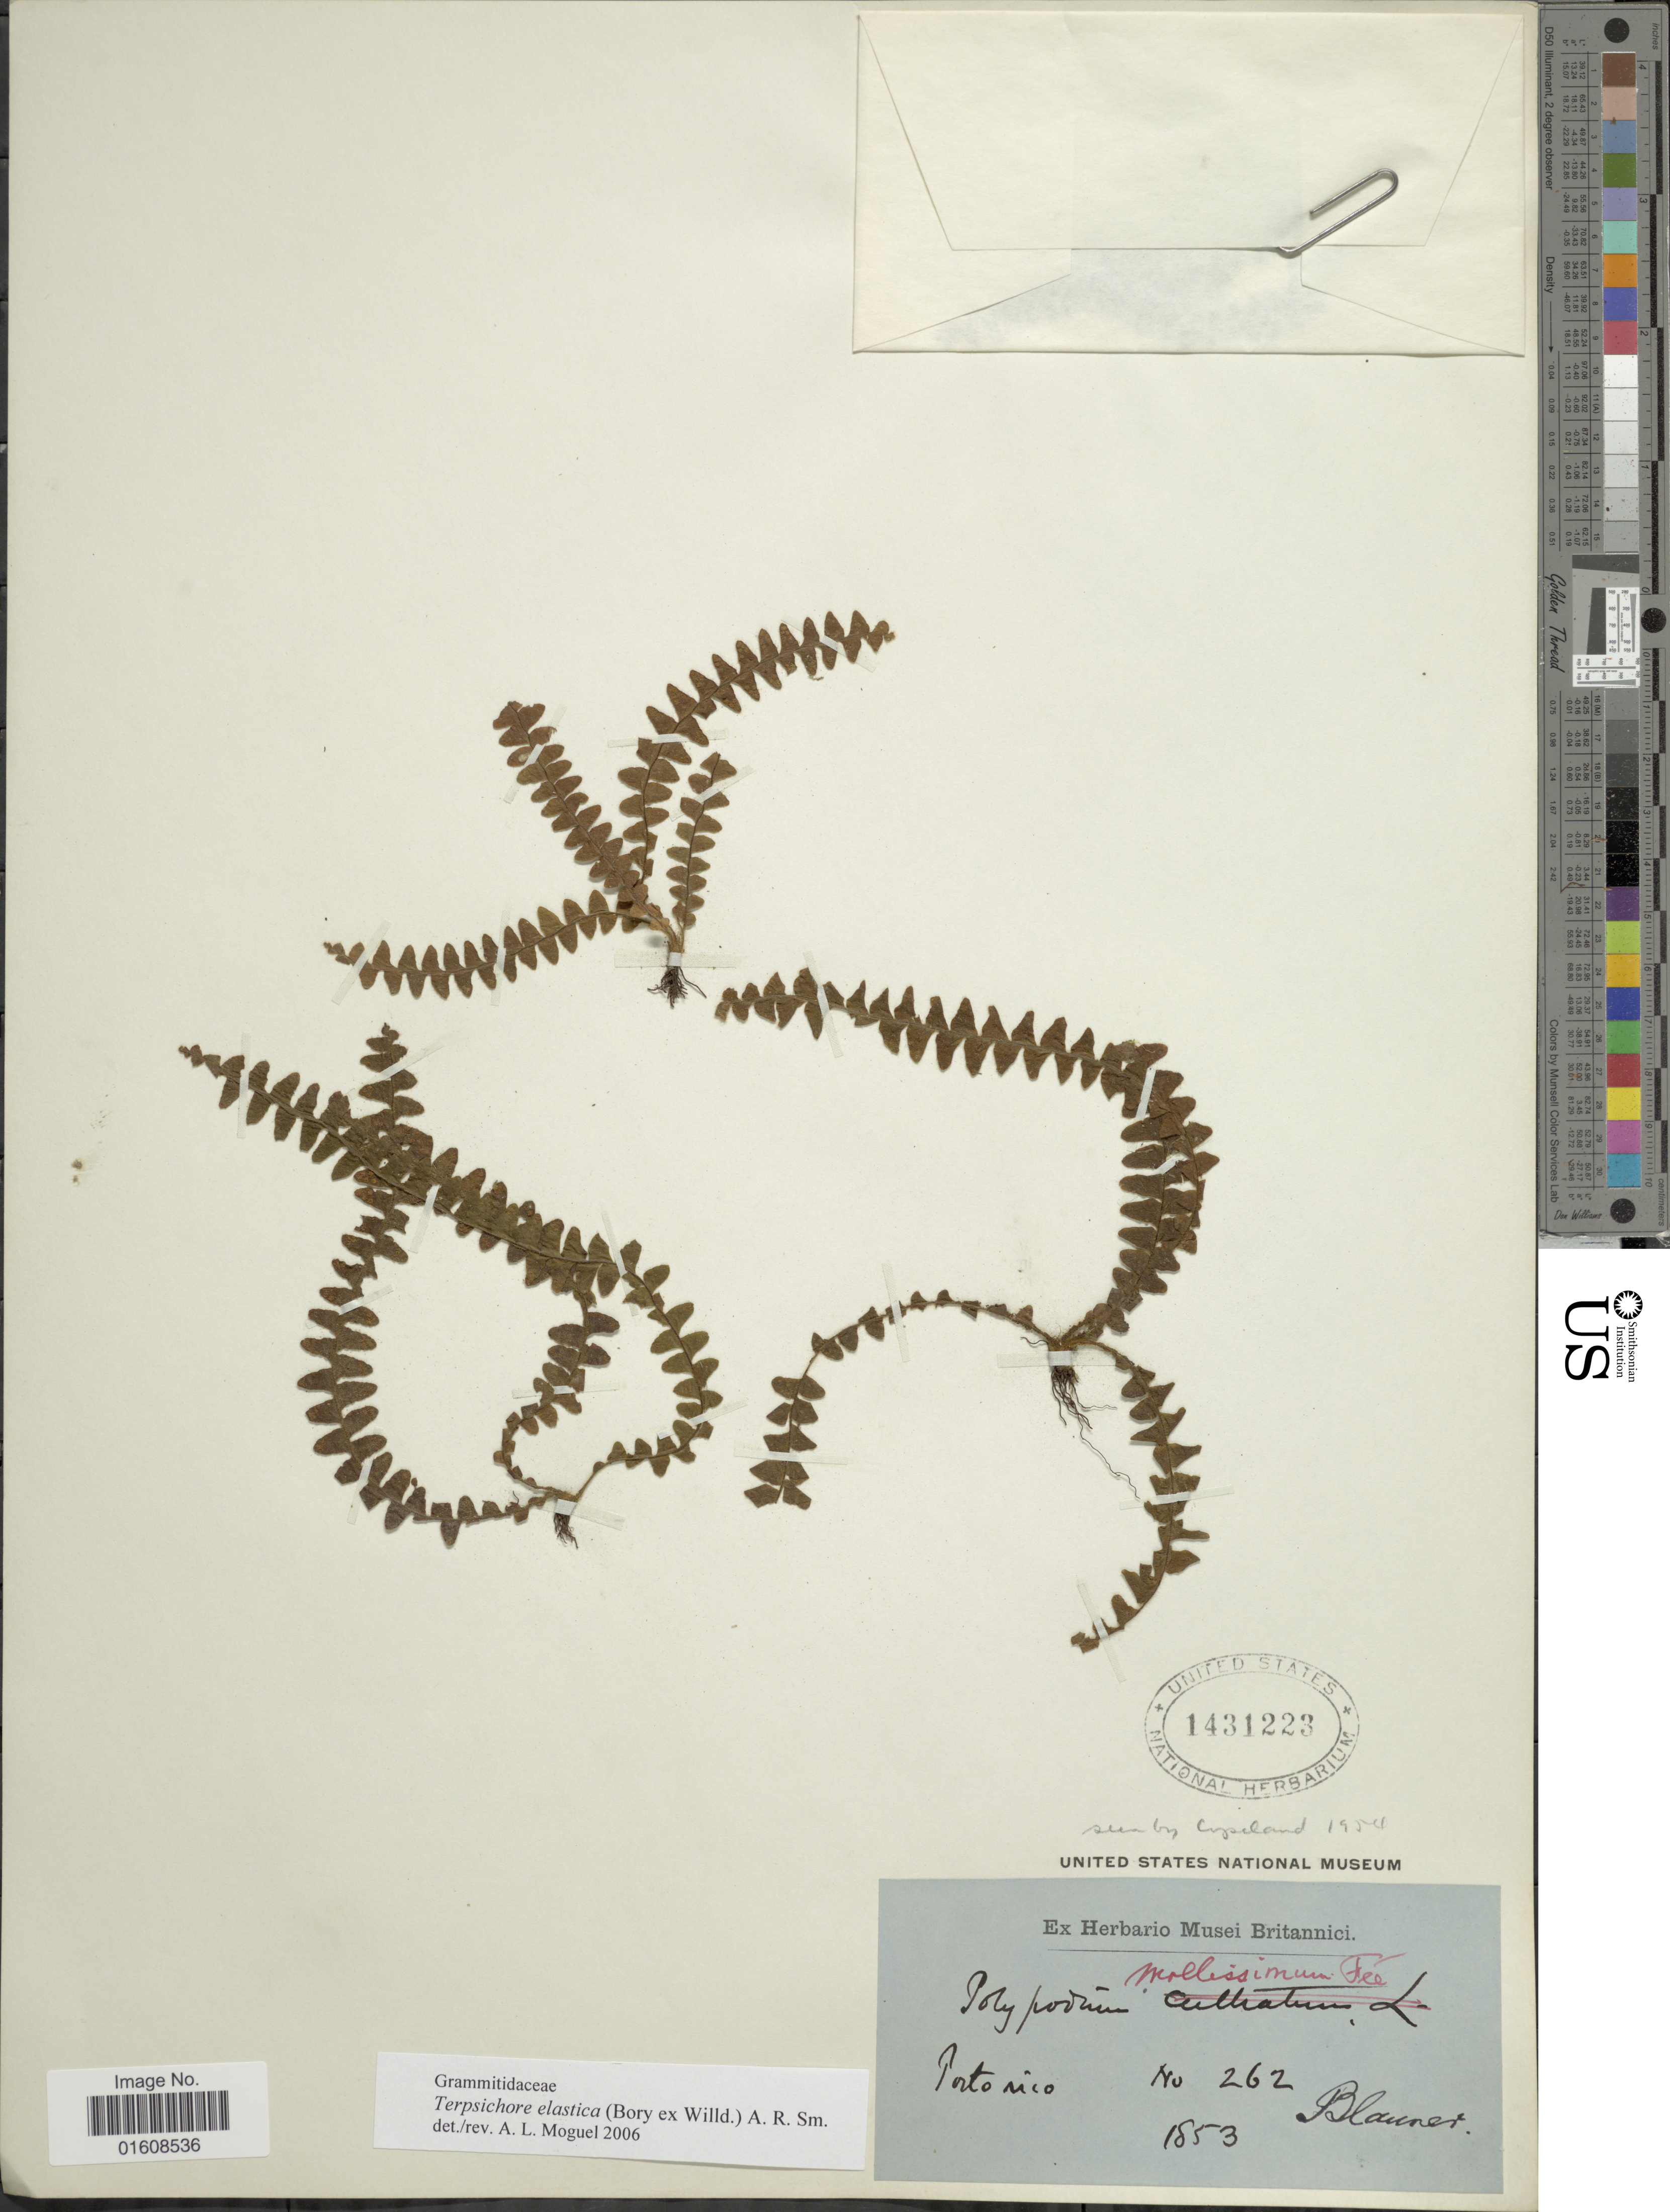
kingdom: Plantae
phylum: Tracheophyta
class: Polypodiopsida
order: Polypodiales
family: Polypodiaceae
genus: Alansmia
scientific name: Alansmia elastica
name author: (Bory ex Willd.) Moguel & M. Kessler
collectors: Blauner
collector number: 262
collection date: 1853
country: Puerto Rico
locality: Porto Rico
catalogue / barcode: US 1431223